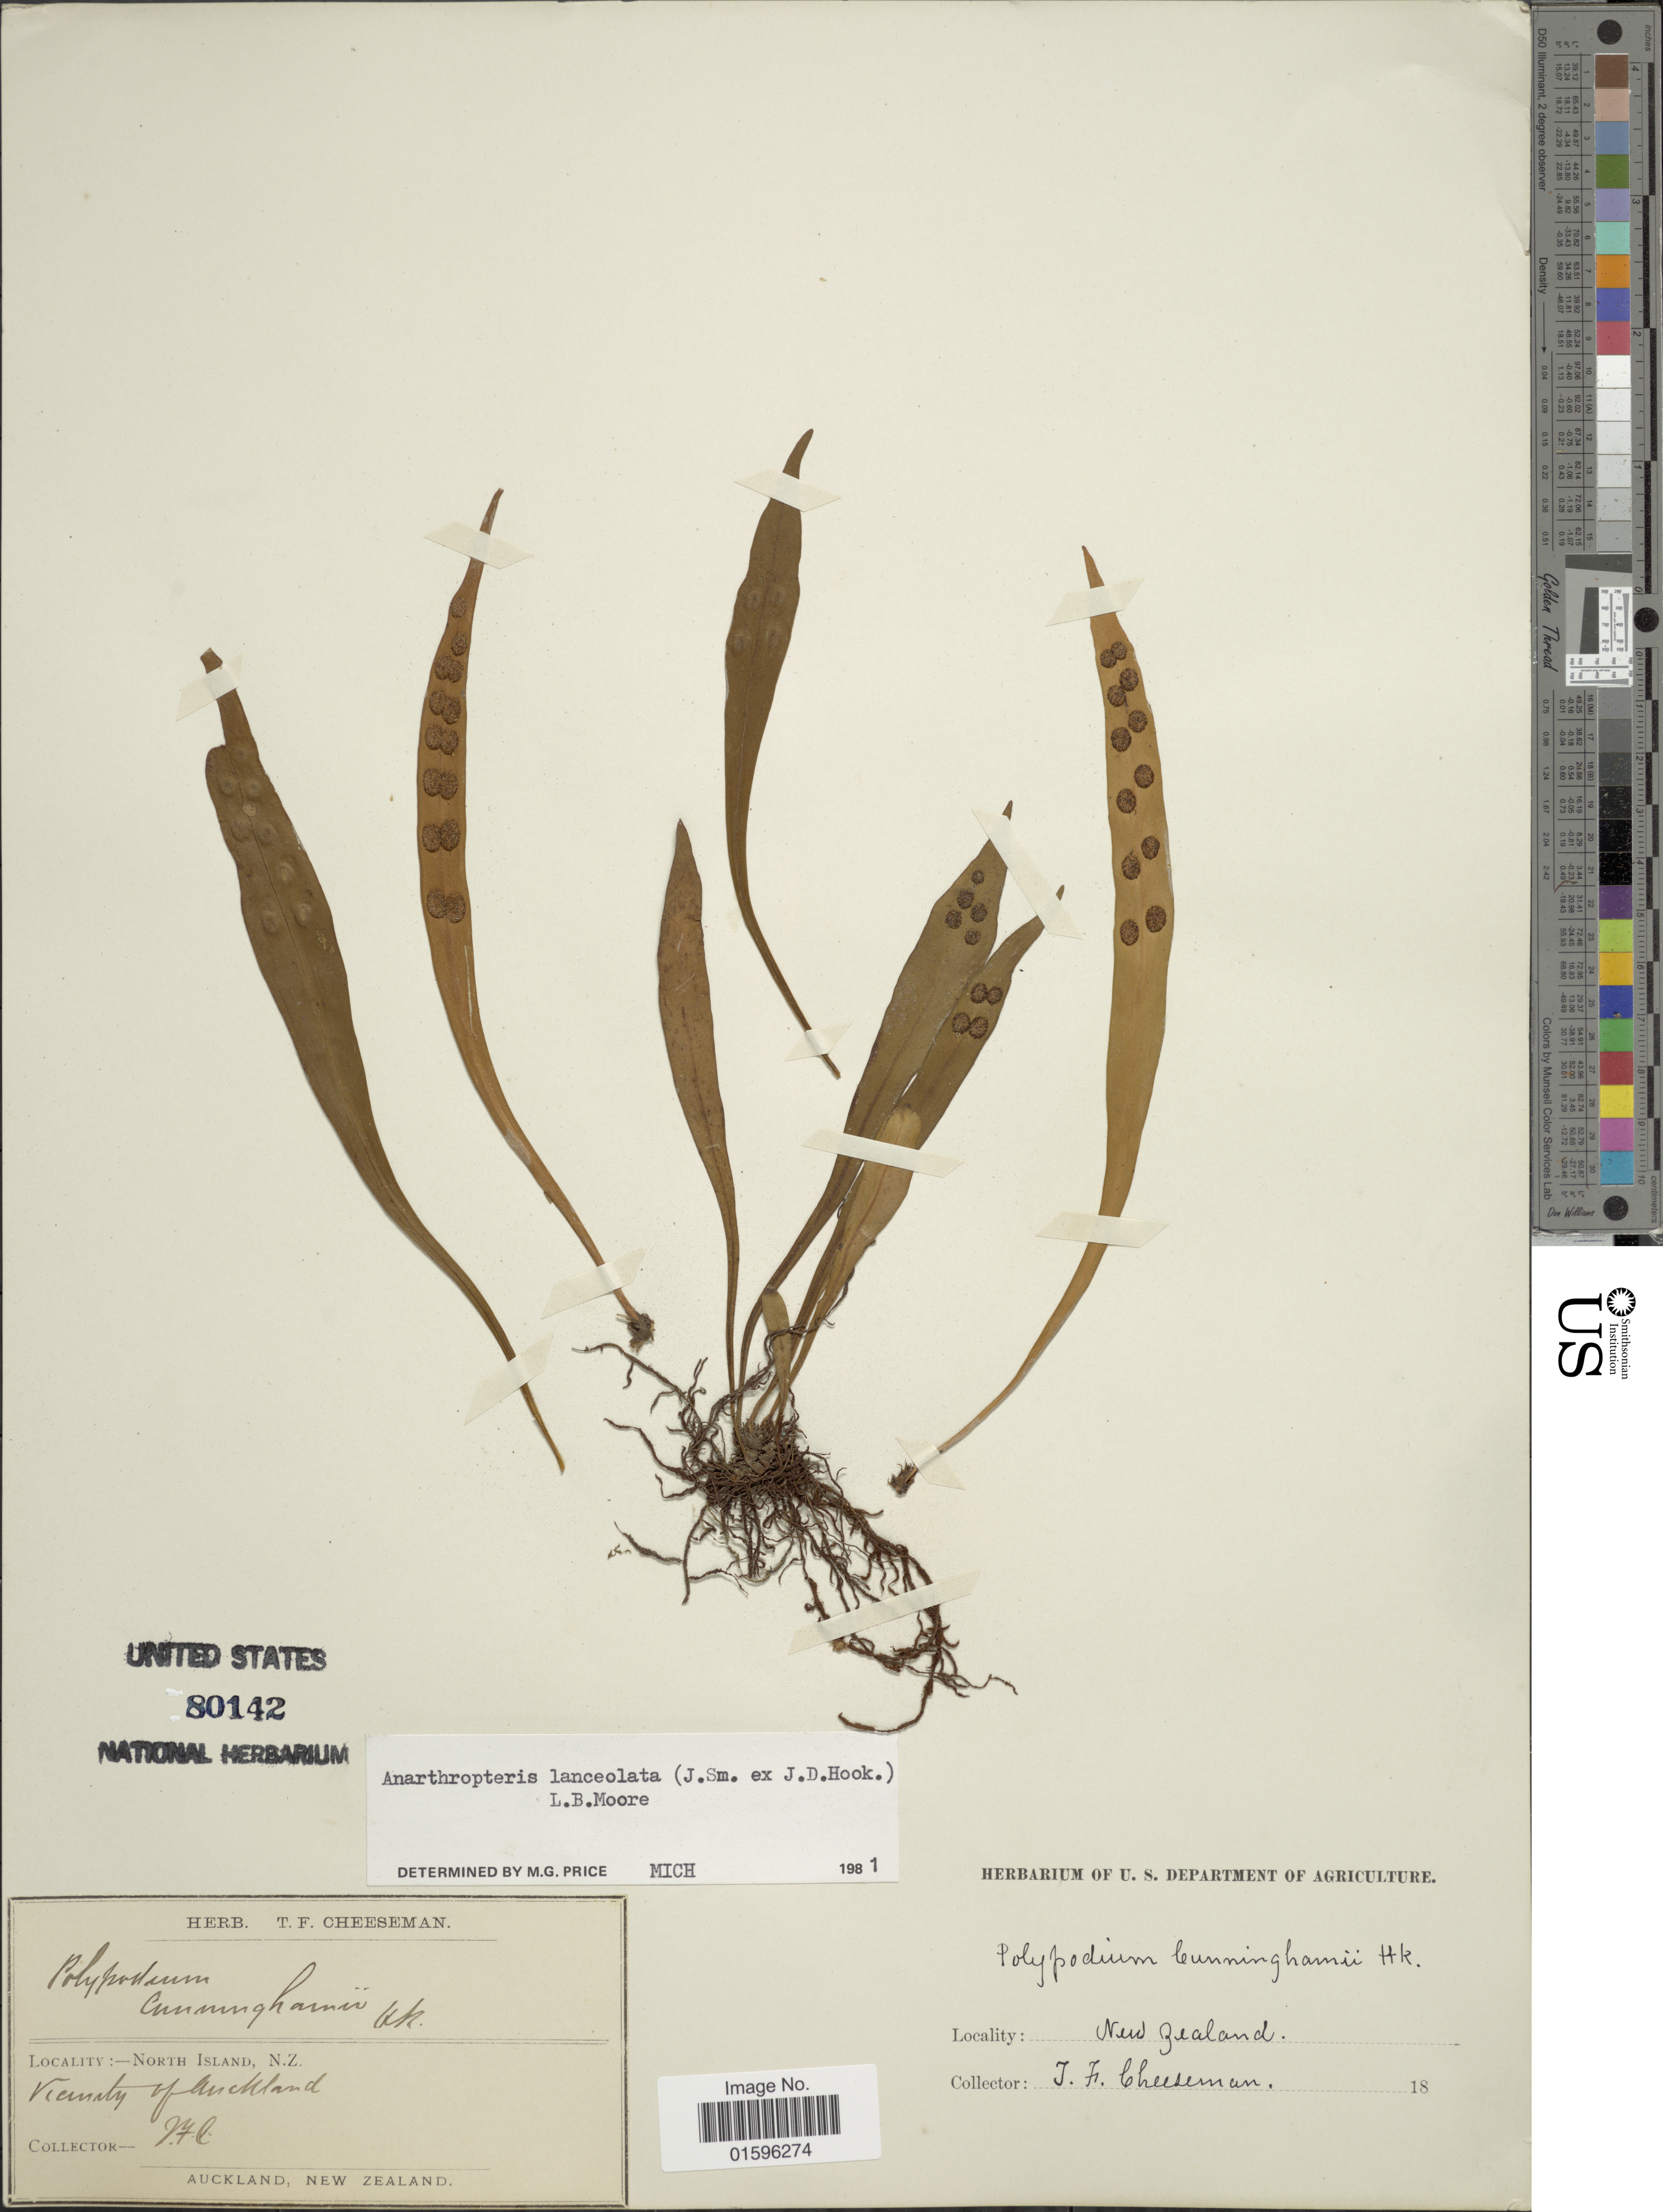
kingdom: Plantae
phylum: Tracheophyta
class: Polypodiopsida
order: Polypodiales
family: Polypodiaceae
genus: Polypodium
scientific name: Polypodium lanceolatum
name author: L.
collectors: T. F. Cheeseman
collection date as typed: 18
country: New Zealand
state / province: Auckland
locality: Auckland, New Zealand, vicinity of Auckland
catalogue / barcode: US 80142